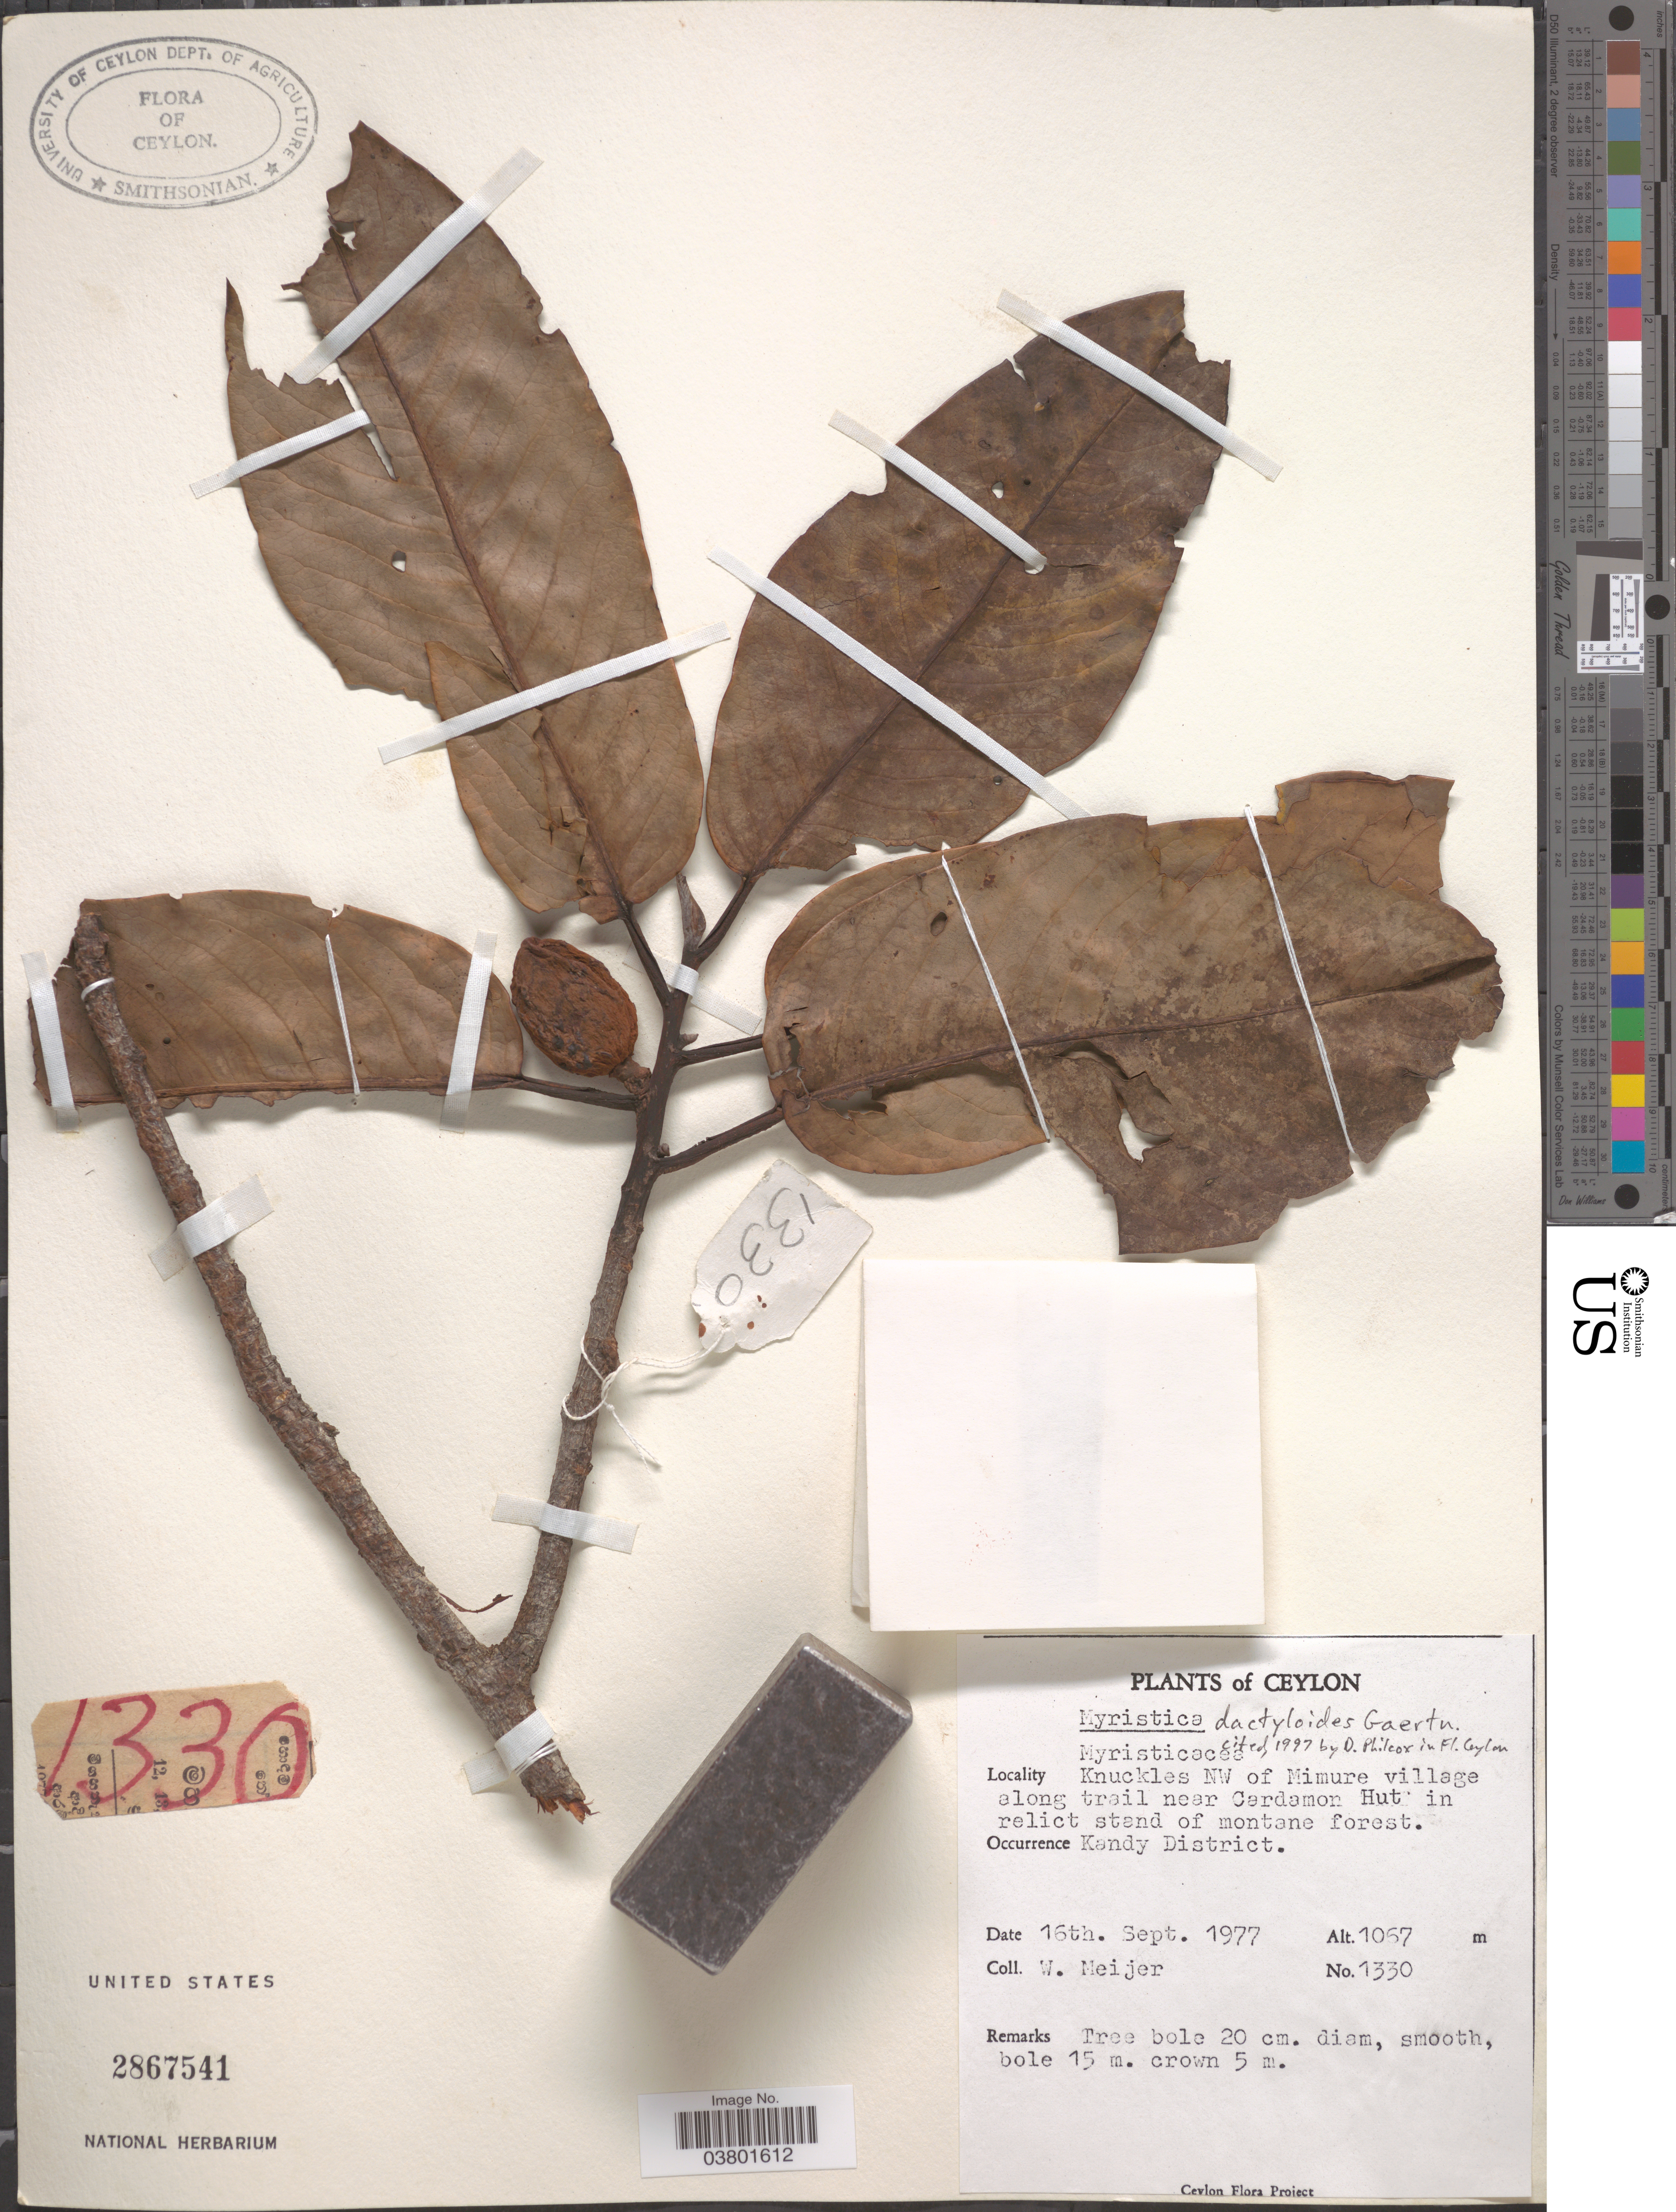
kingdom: Plantae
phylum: Tracheophyta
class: Magnoliopsida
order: Magnoliales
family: Myristicaceae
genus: Myristica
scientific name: Myristica dactyloides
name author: Wall.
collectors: W. Meijer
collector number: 1330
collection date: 1977-09-16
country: Sri Lanka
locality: Ceylon. Knuckles NW of Mimure village along trail near Cardamon Hut in relict stand of montane forest. Kandy District.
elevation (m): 1067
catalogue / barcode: US 2867541